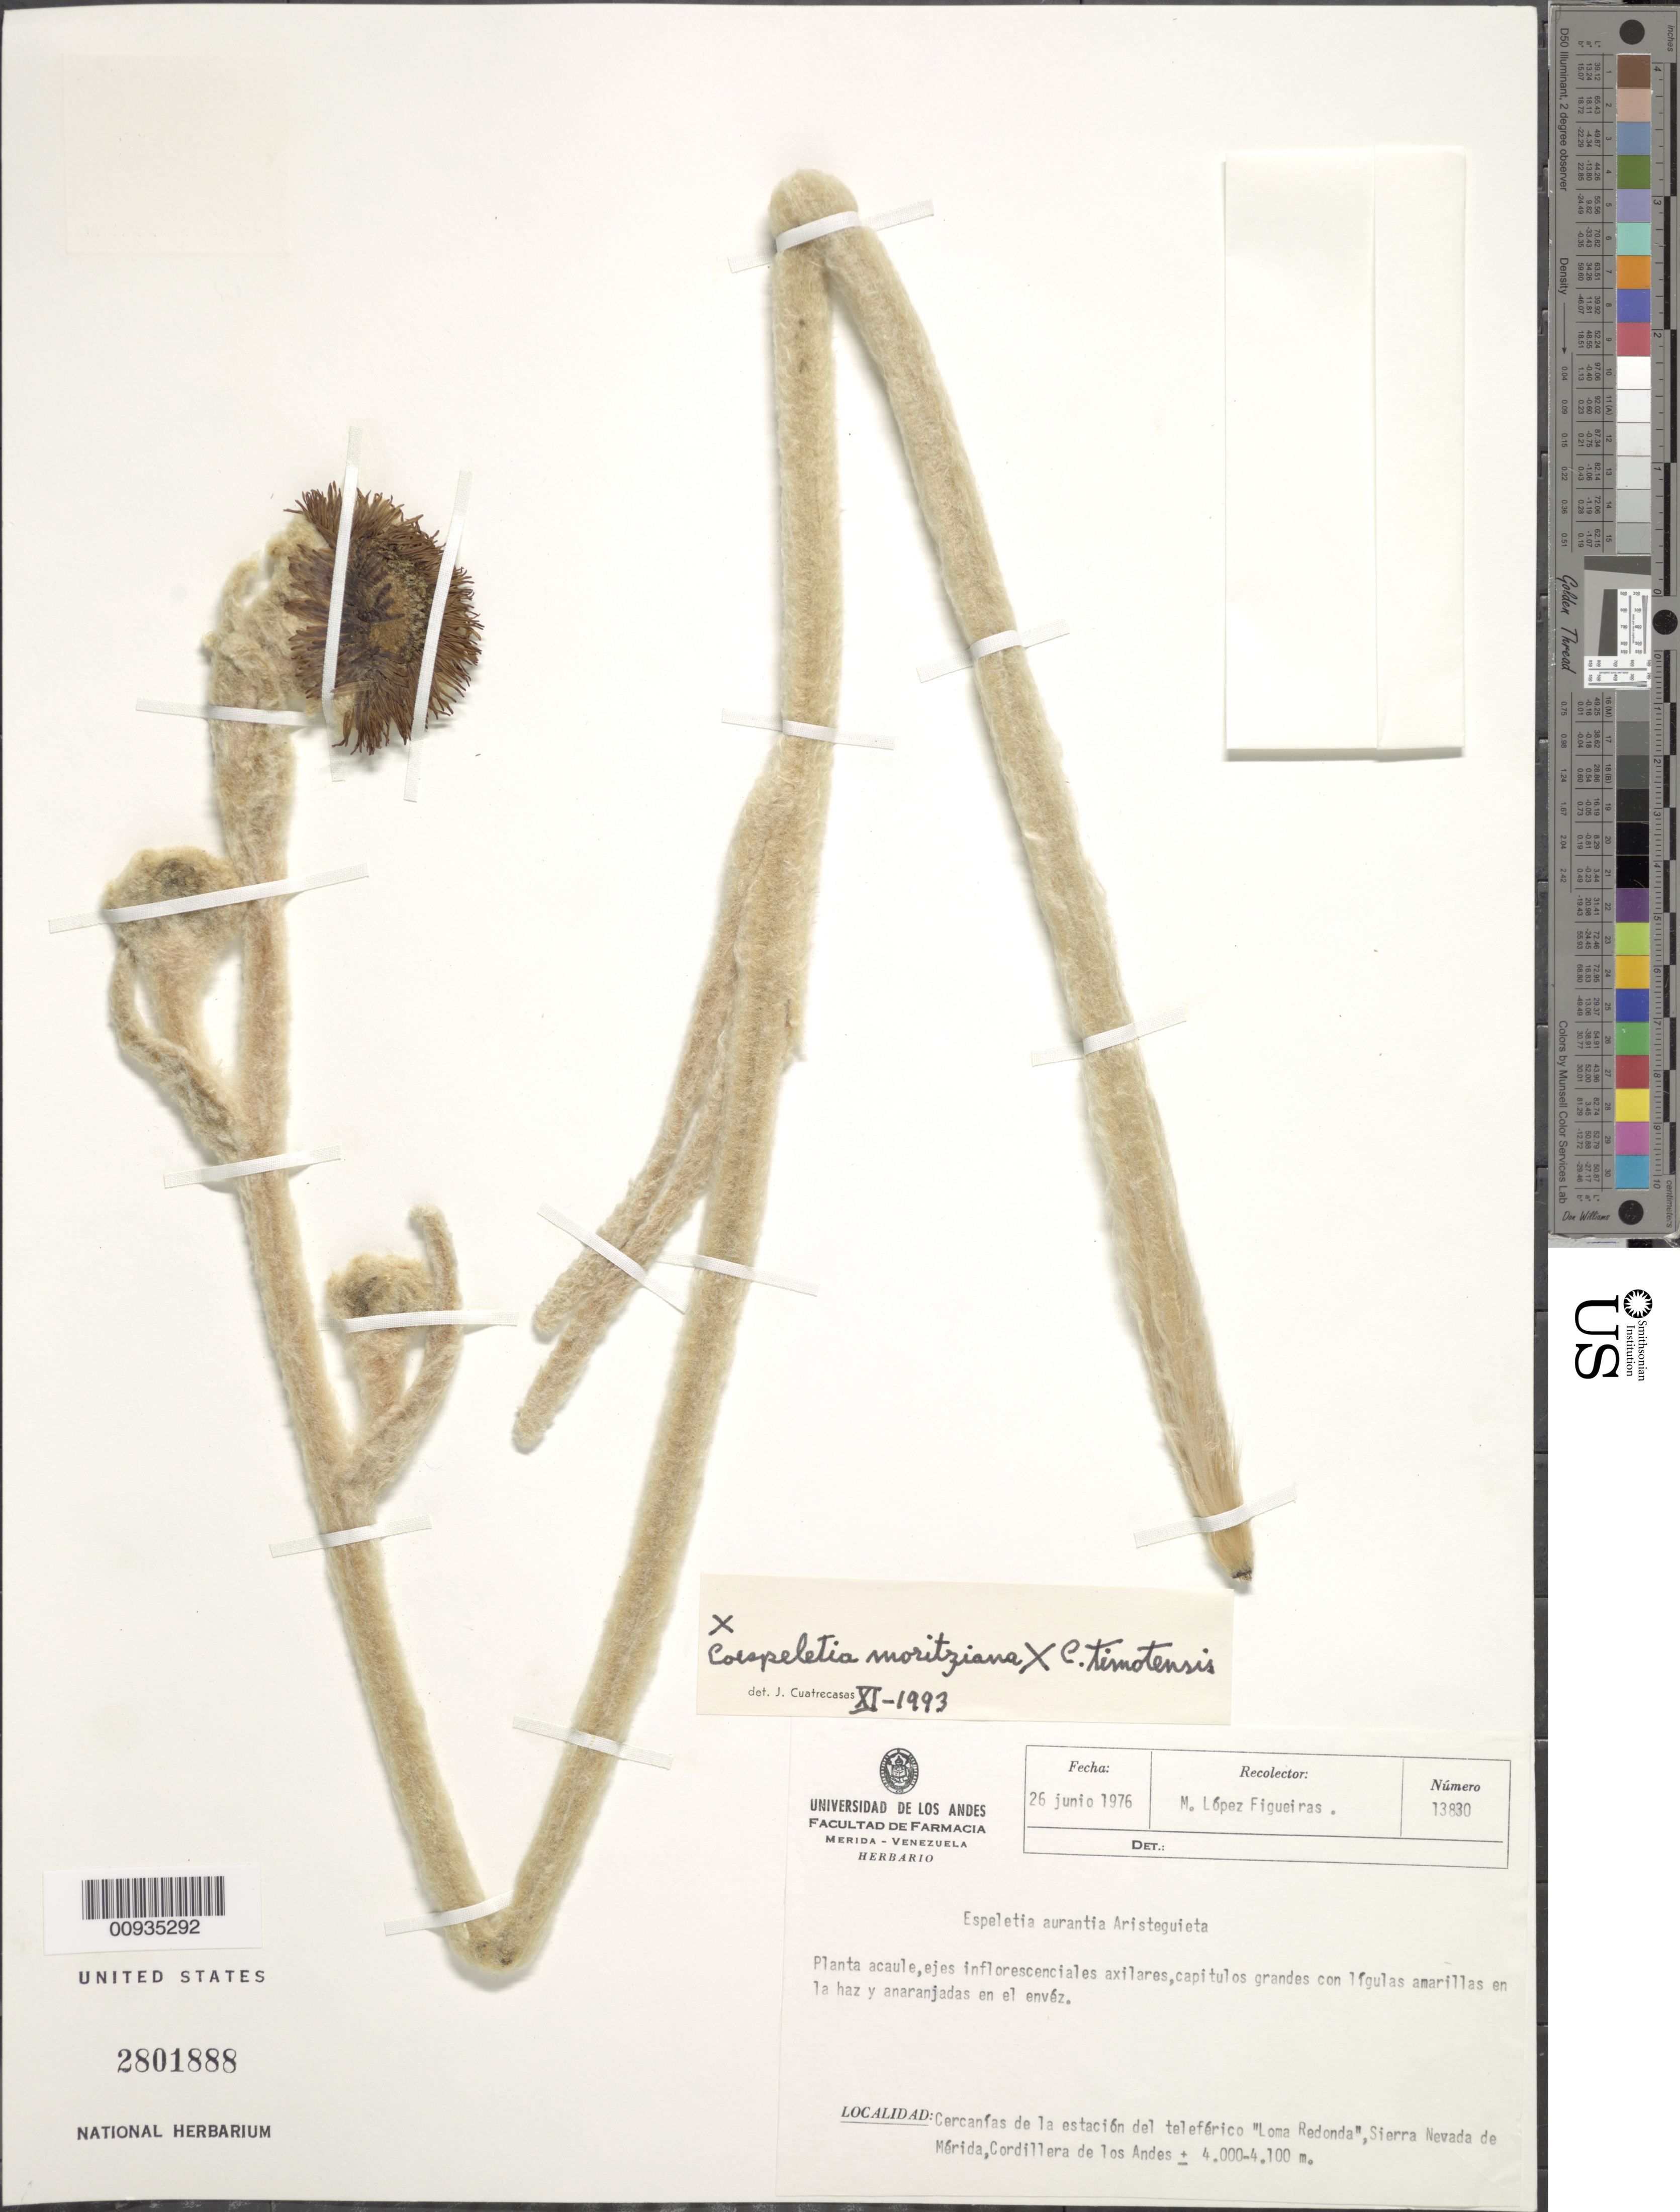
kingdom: Plantae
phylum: Tracheophyta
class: Magnoliopsida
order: Asterales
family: Asteraceae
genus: Coespeletia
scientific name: Coespeletia moritziana x C. timotensis (Cuatrec.) Cuatrec.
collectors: M. López Figueiras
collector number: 13830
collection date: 1976-06-26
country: Venezuela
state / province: Mérida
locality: Cercanias de la estacion del teferico "Loma Redonda", Sierra Nevada de Merida, Cordillera de los Andes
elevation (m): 4000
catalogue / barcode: US 2801888